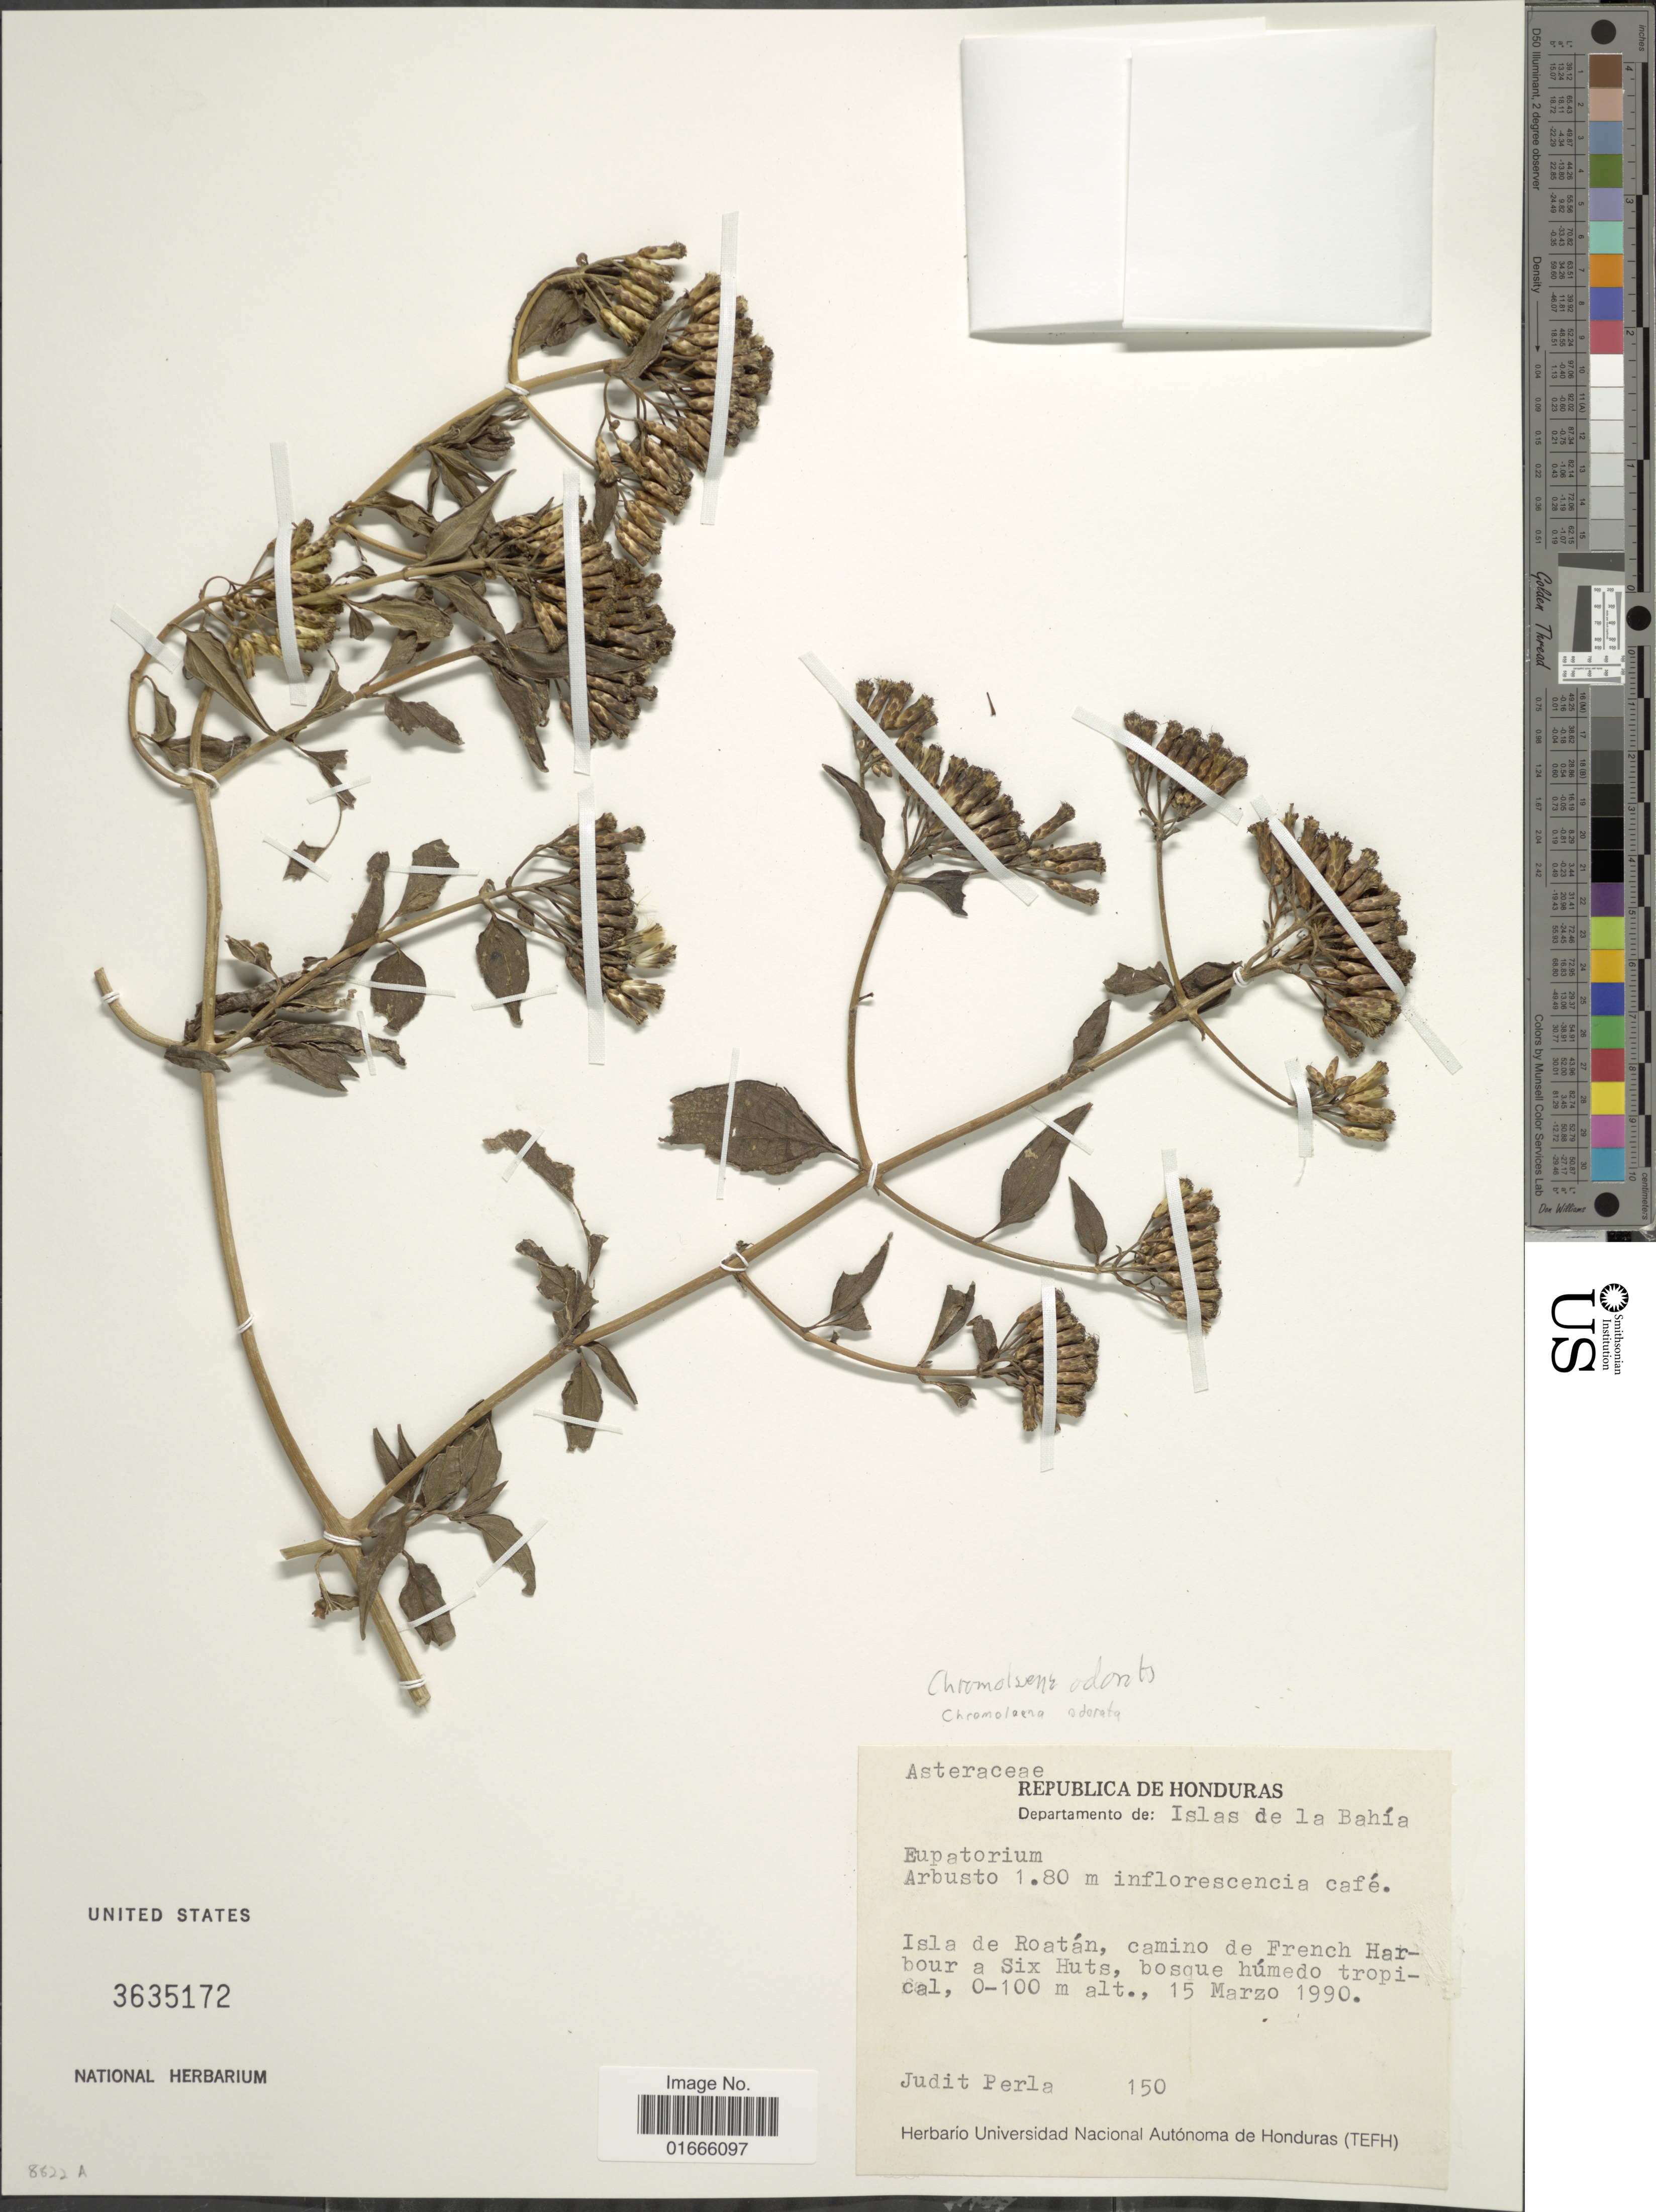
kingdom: Plantae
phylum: Tracheophyta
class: Magnoliopsida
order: Asterales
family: Asteraceae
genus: Chromolaena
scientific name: Chromolaena odorata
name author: (L.) R.M. King & H. Rob.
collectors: J. Perla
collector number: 150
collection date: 1990-03-15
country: Honduras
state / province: Islas de la Bahía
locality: Isla de Roatan, camino de French Harbour a Six Huts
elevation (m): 0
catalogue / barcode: US 3635172